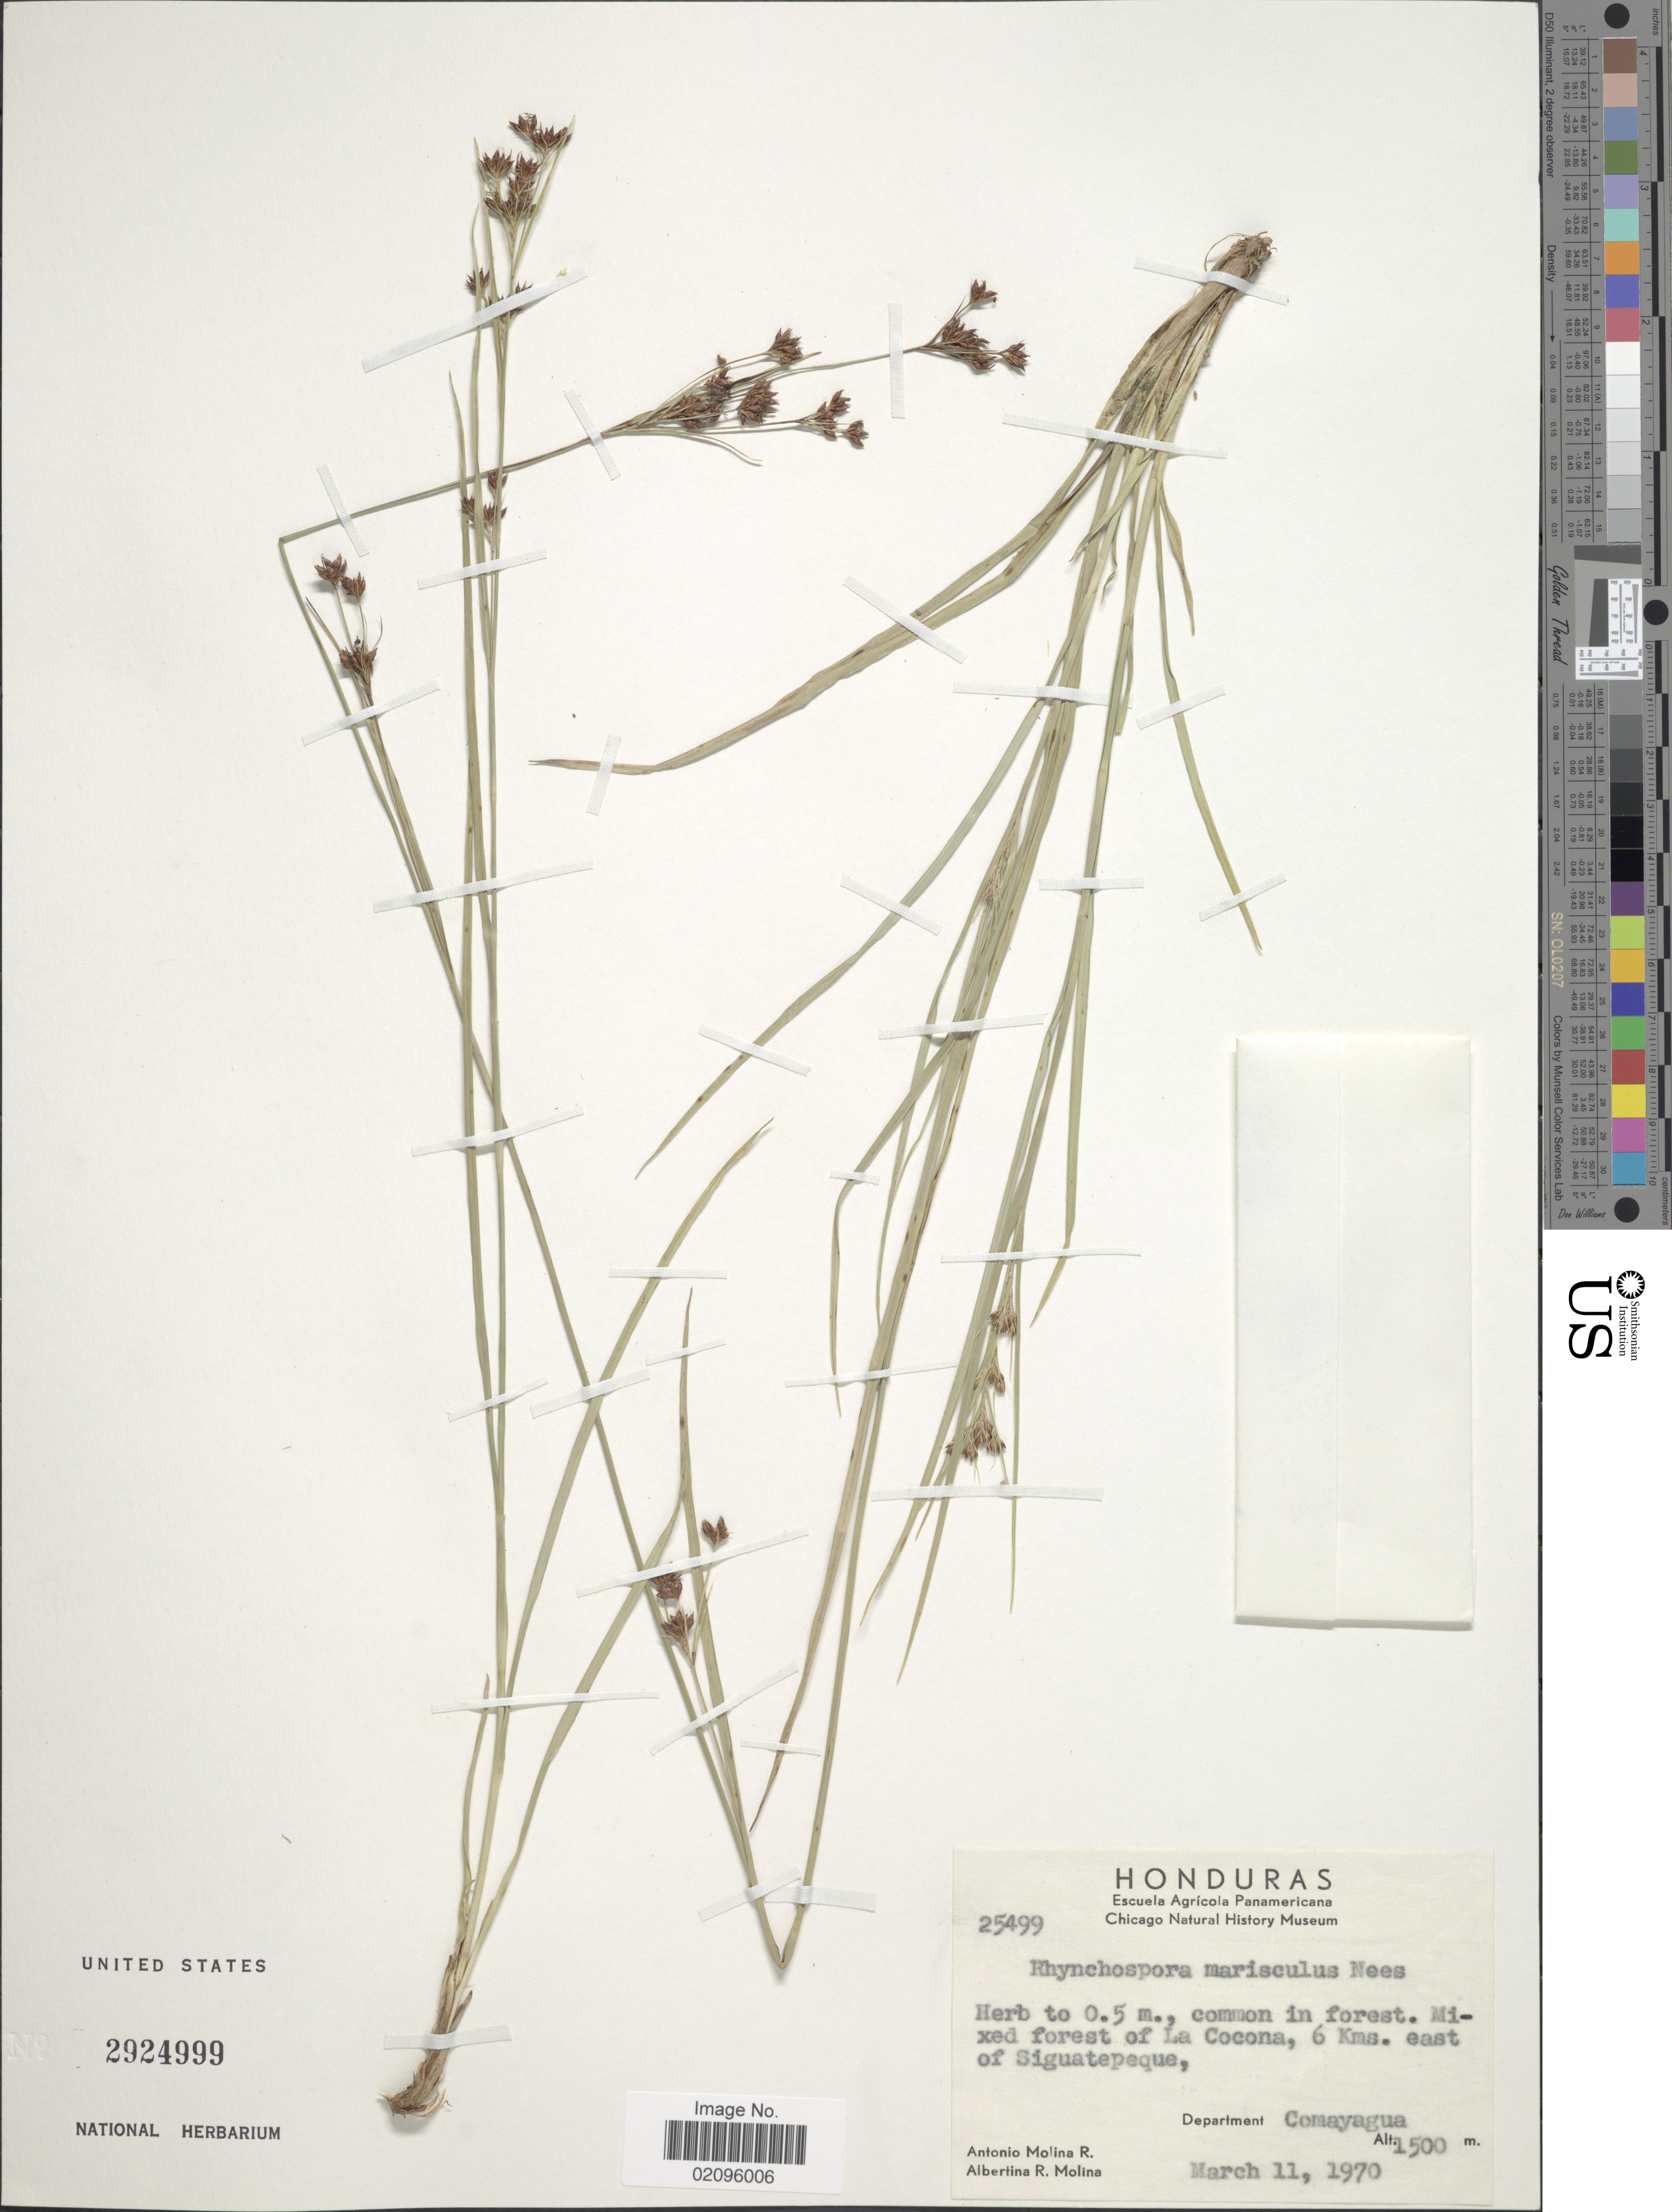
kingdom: Plantae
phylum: Tracheophyta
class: Liliopsida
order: Poales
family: Cyperaceae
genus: Rhynchospora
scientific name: Rhynchospora marisculus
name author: Lindl. & Nees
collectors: A. Molina R. & A. R. Molina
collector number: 25499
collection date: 1970-03-11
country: Honduras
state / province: Comayagua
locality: Mixed forest of La Cocona, 6 Kms. east of Sigautepeque.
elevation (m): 1500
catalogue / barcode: US 2924999